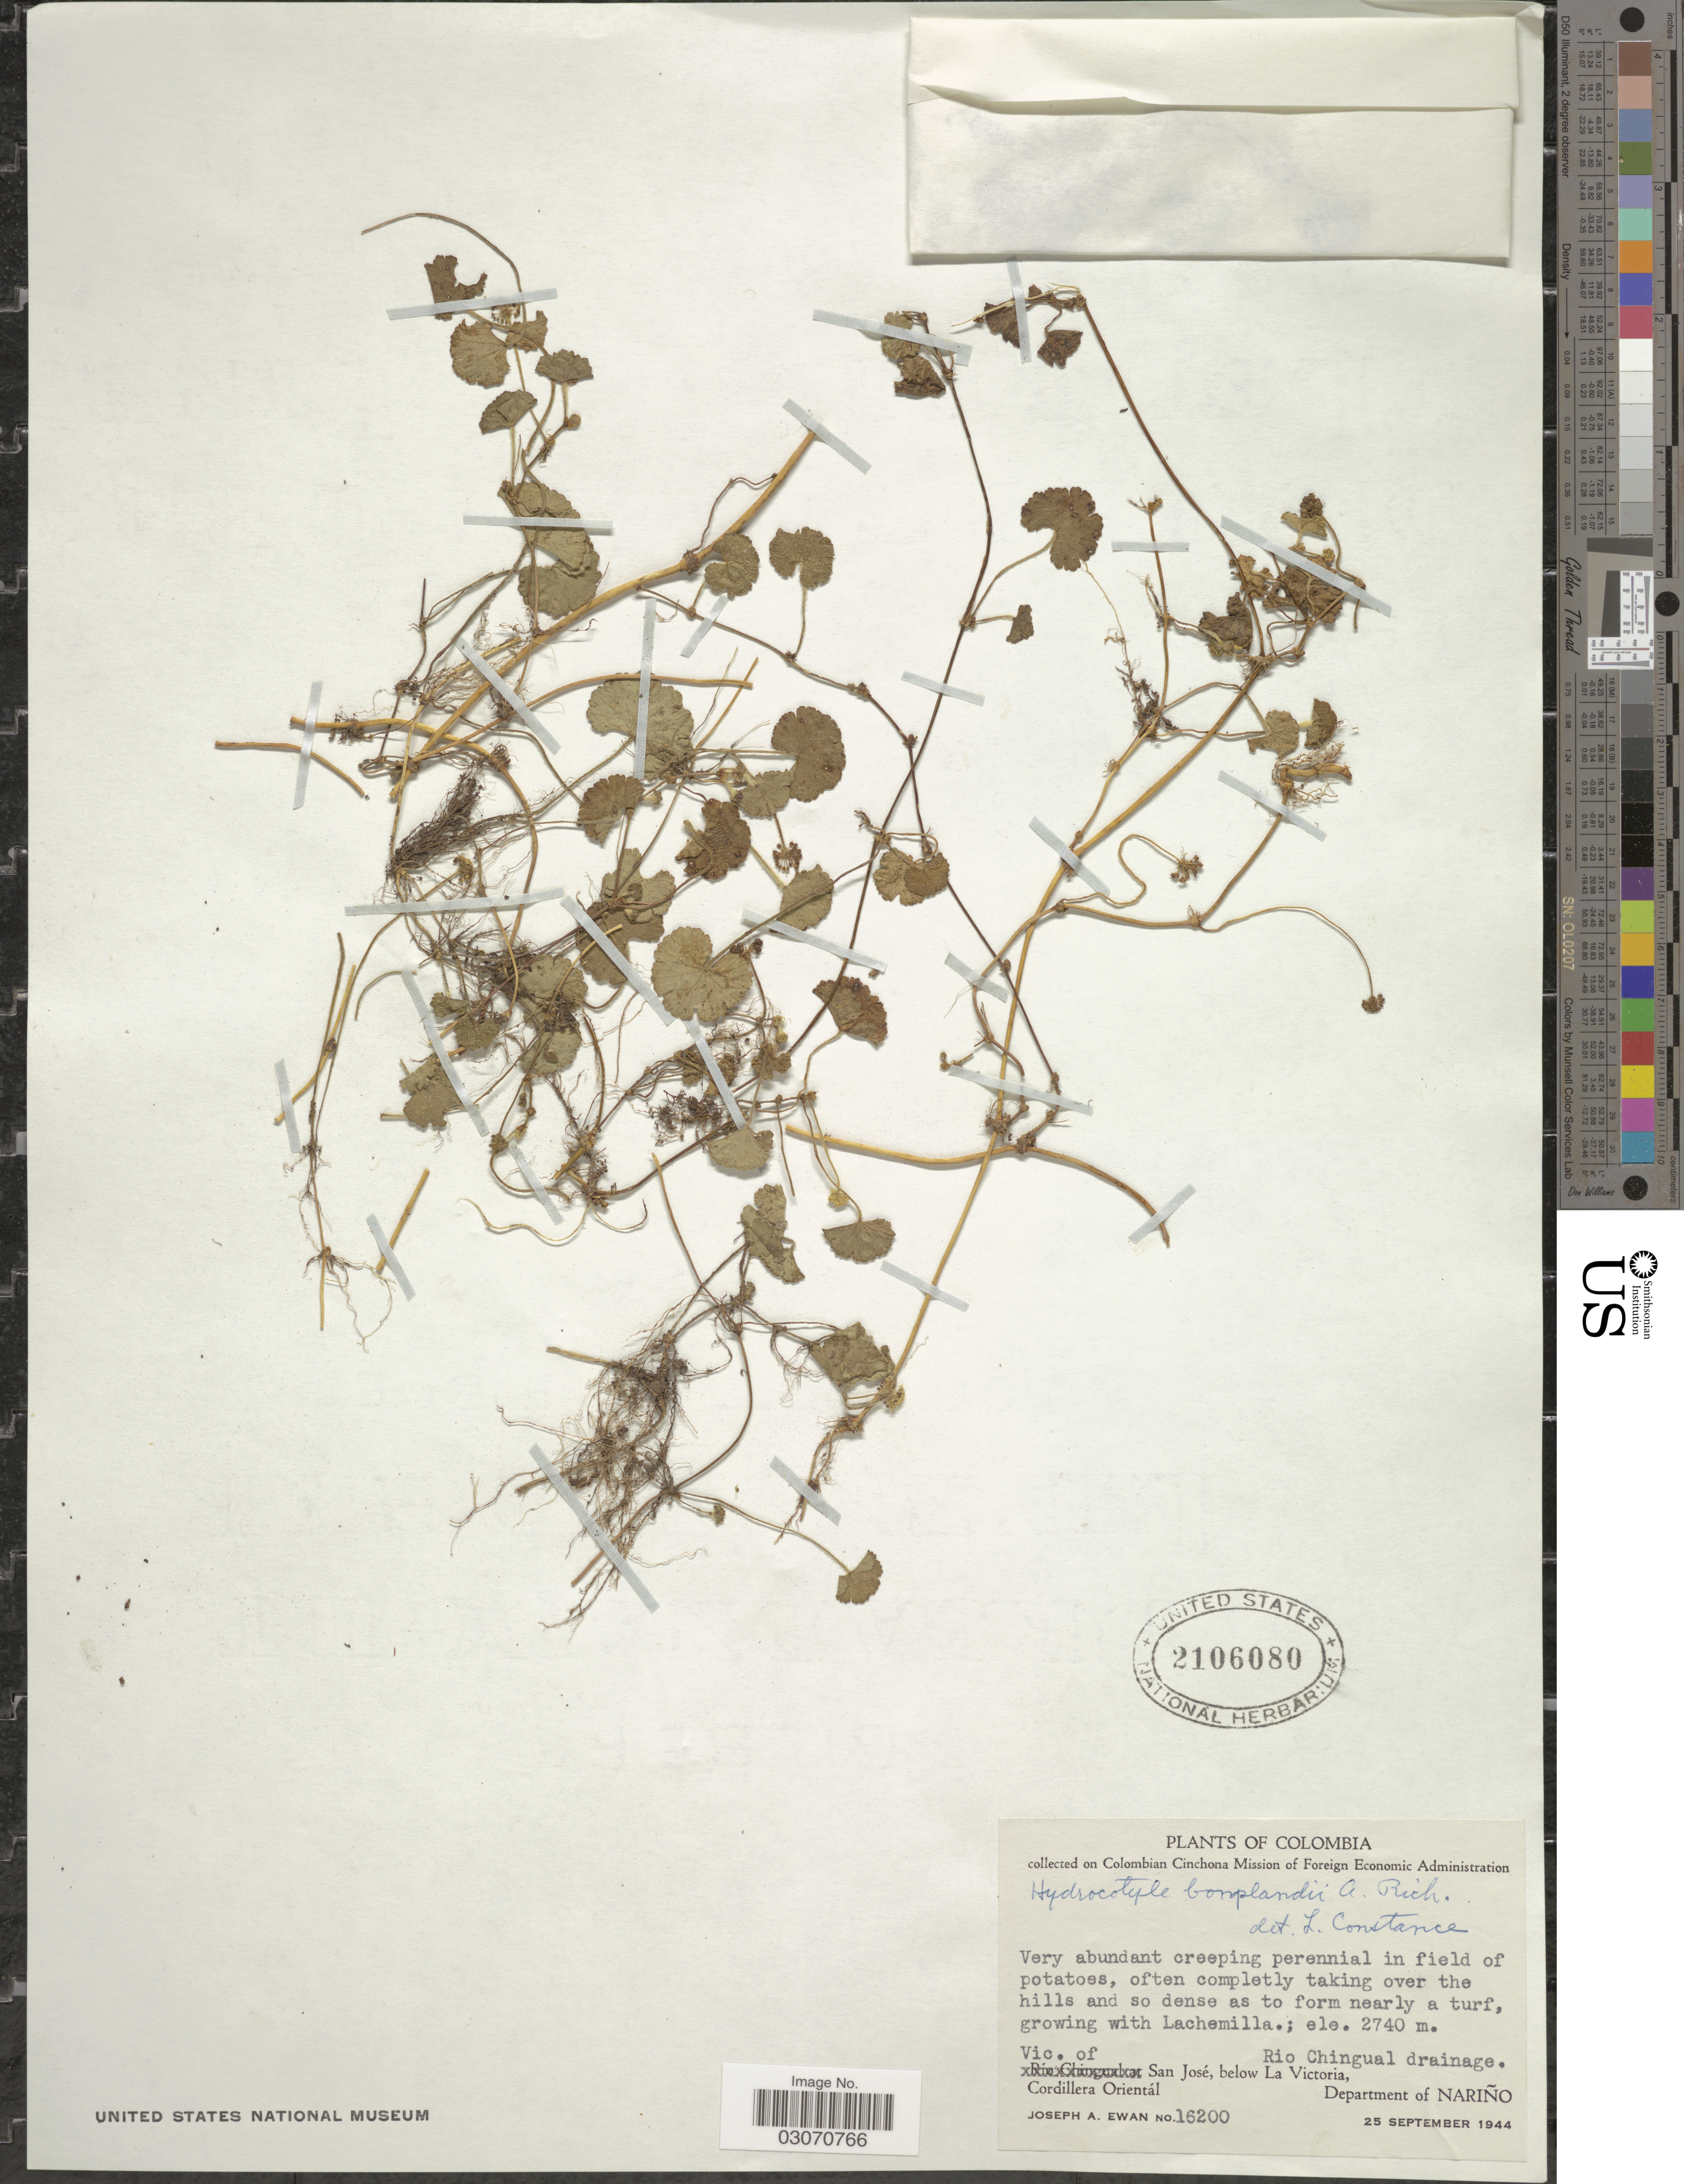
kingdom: Plantae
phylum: Tracheophyta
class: Magnoliopsida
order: Apiales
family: Araliaceae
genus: Hydrocotyle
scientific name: Hydrocotyle bonplandii var. bonplandii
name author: A. Rich.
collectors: J. A. Ewan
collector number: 16200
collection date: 1944-09-25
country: Colombia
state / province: Nariño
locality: Vic. of Rio Chingual drainage. Cordillera Oriental San José, below San José, below La Victoria, Department of Nariño.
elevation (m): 2740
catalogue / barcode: US 2106080